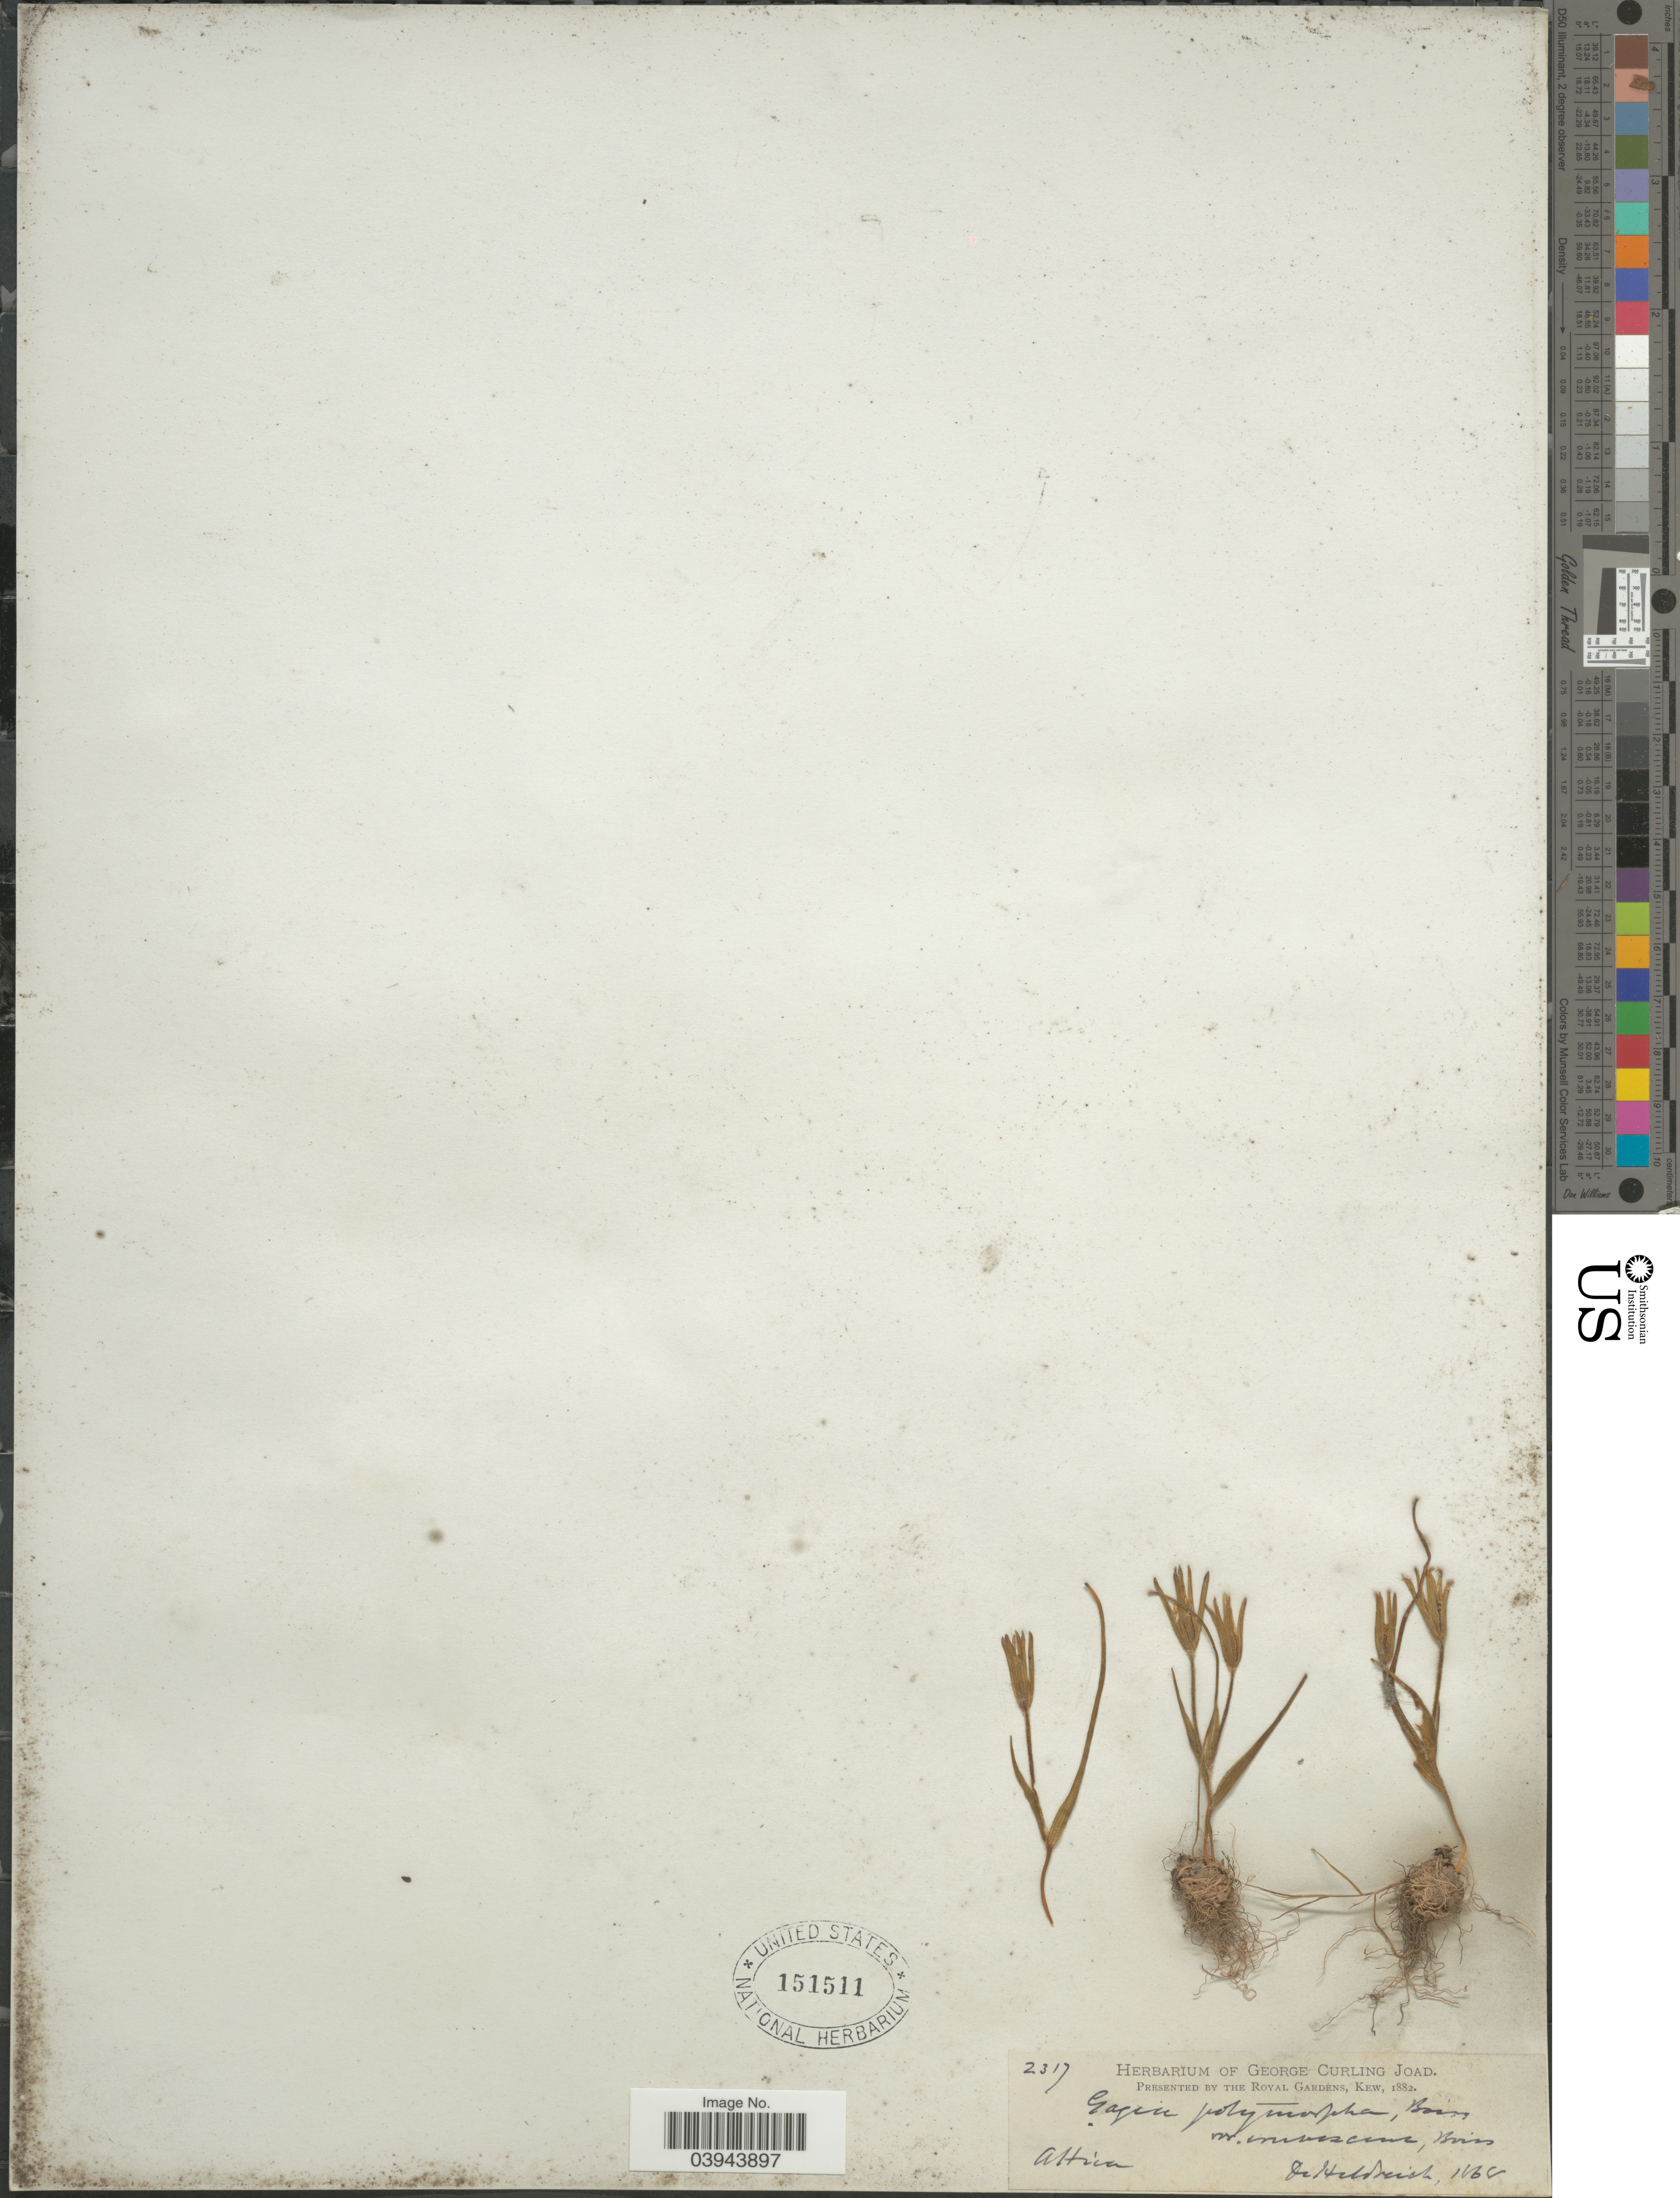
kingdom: Plantae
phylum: Tracheophyta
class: Liliopsida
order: Liliales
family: Liliaceae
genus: Gagea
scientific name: Gagea polymorpha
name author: Boiss.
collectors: -. De Heldreich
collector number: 2317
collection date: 1864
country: Greece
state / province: Attica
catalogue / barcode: US 151511